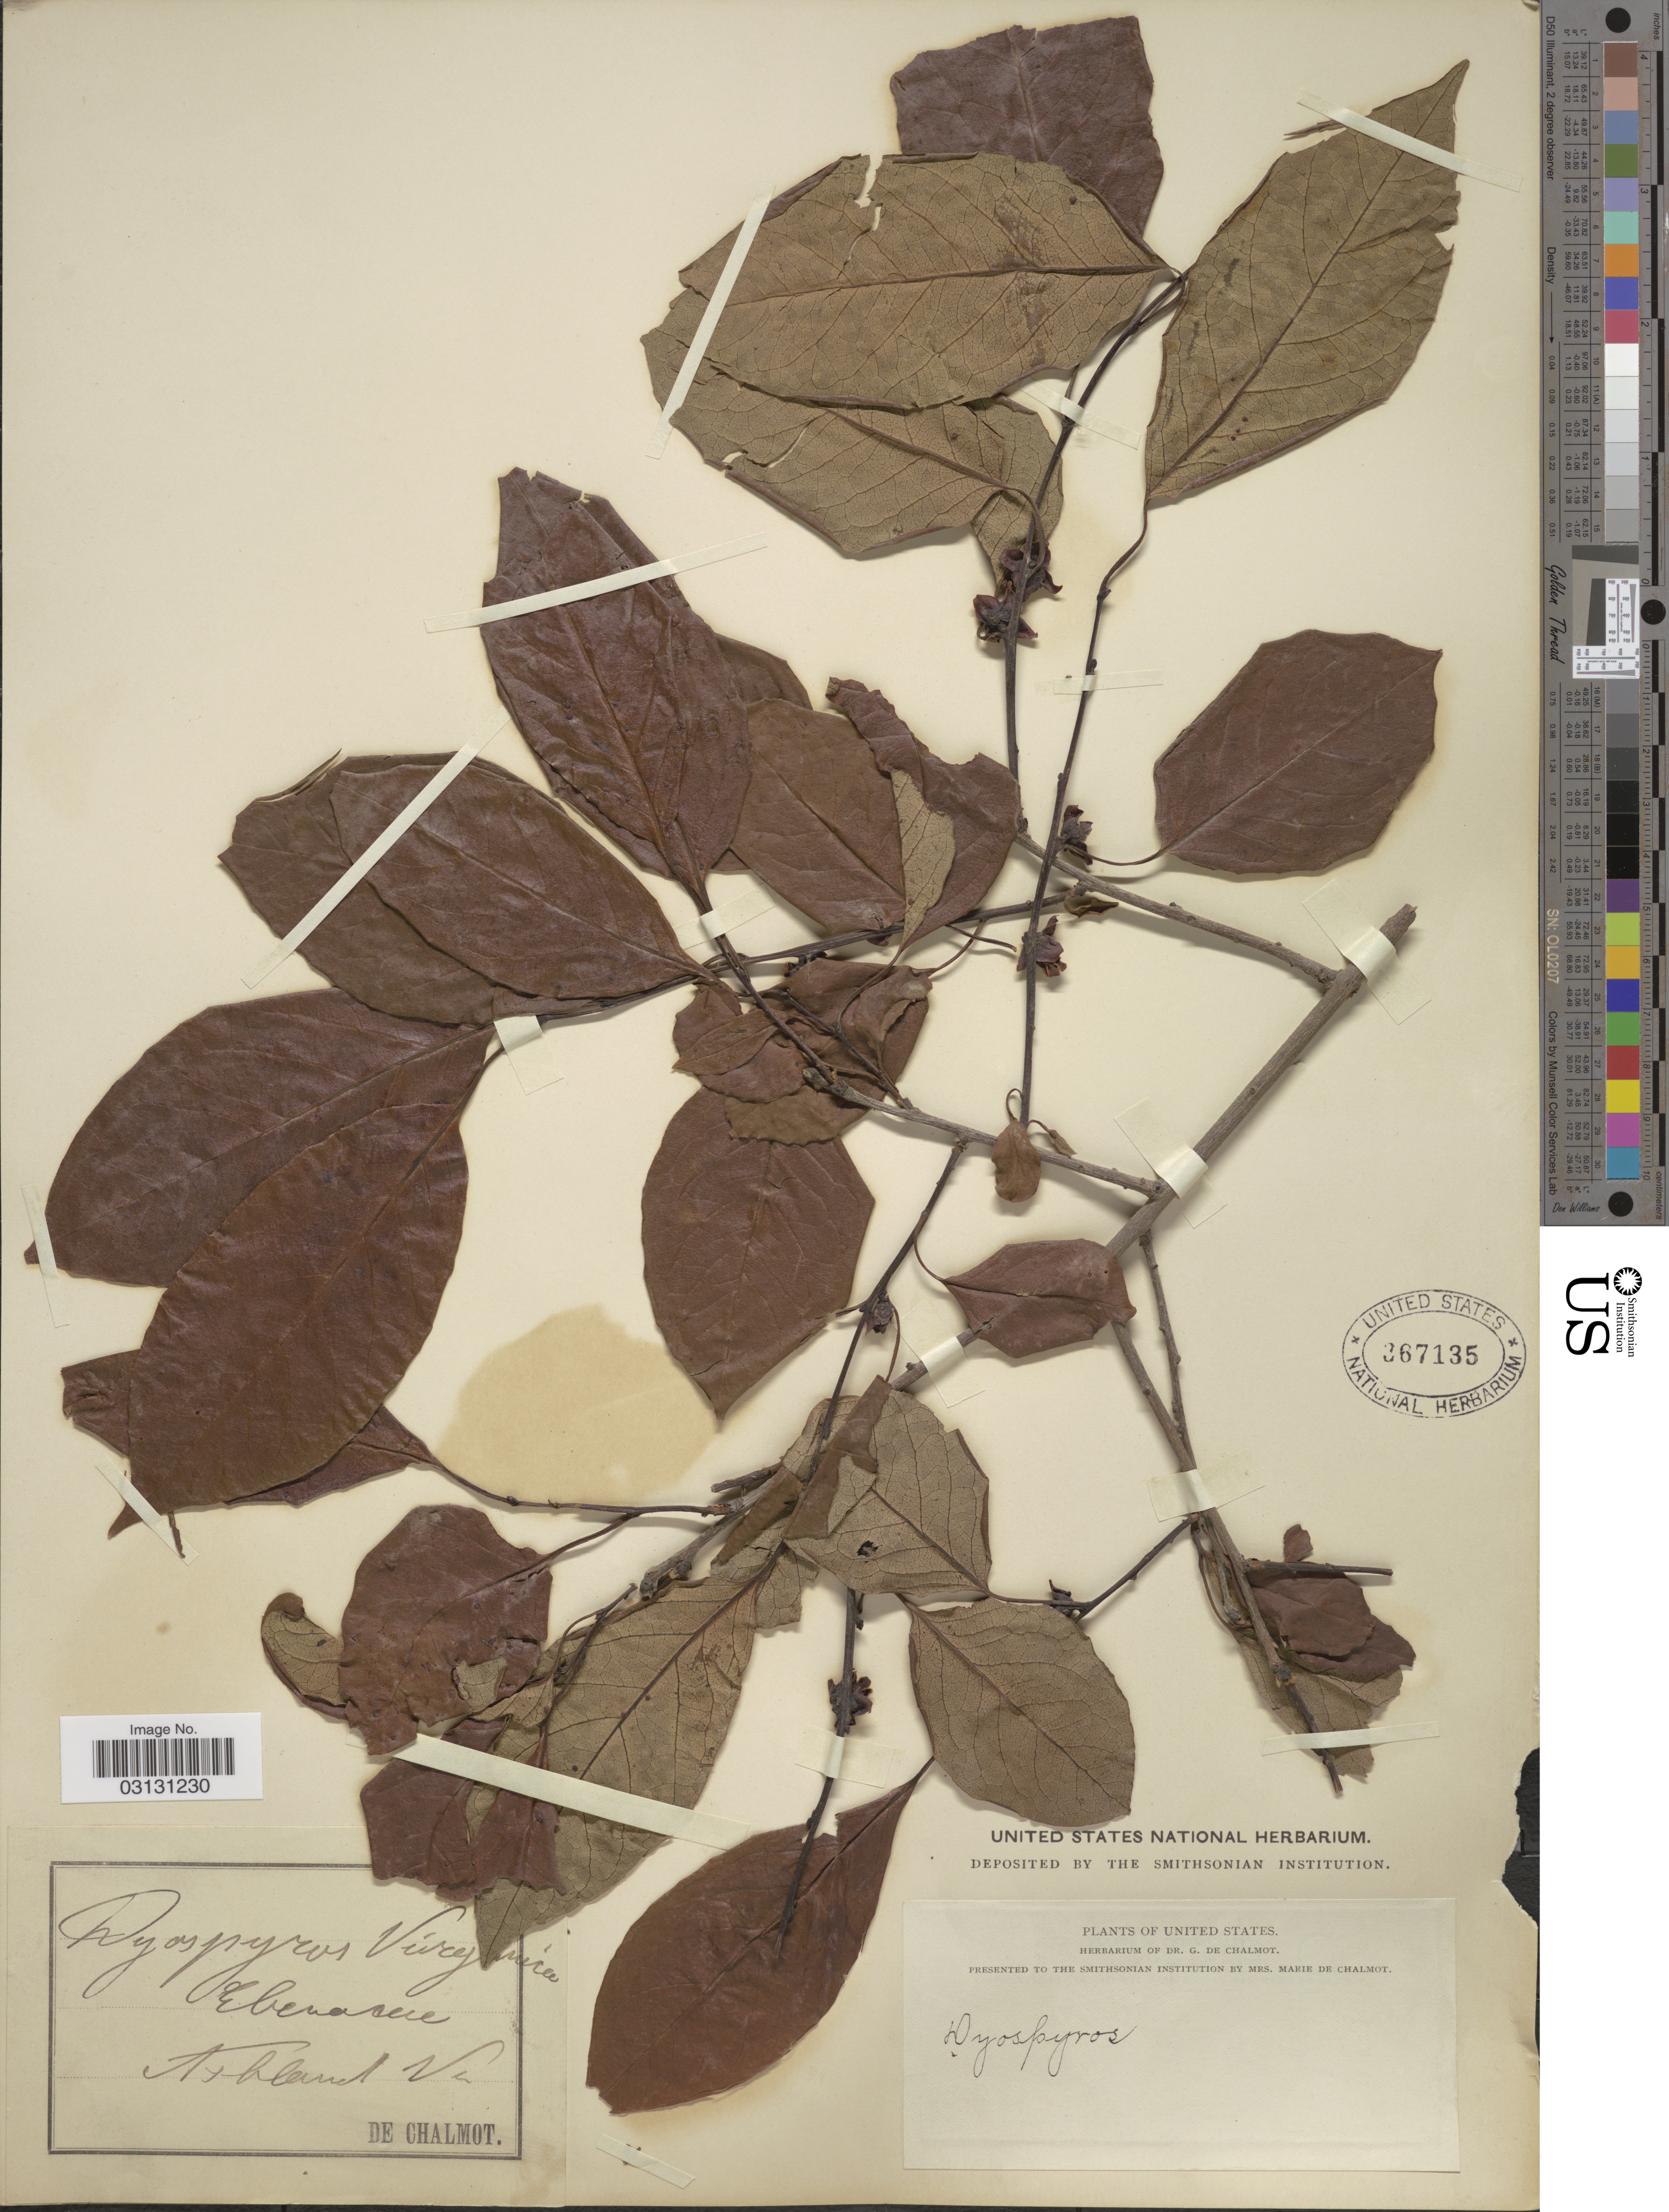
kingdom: Plantae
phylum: Tracheophyta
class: Magnoliopsida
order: Ericales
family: Ebenaceae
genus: Diospyros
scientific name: Diospyros virginiana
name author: L.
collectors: G. de Chalmot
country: United States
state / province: Virginia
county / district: Hanover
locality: Ashland.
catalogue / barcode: US 367135